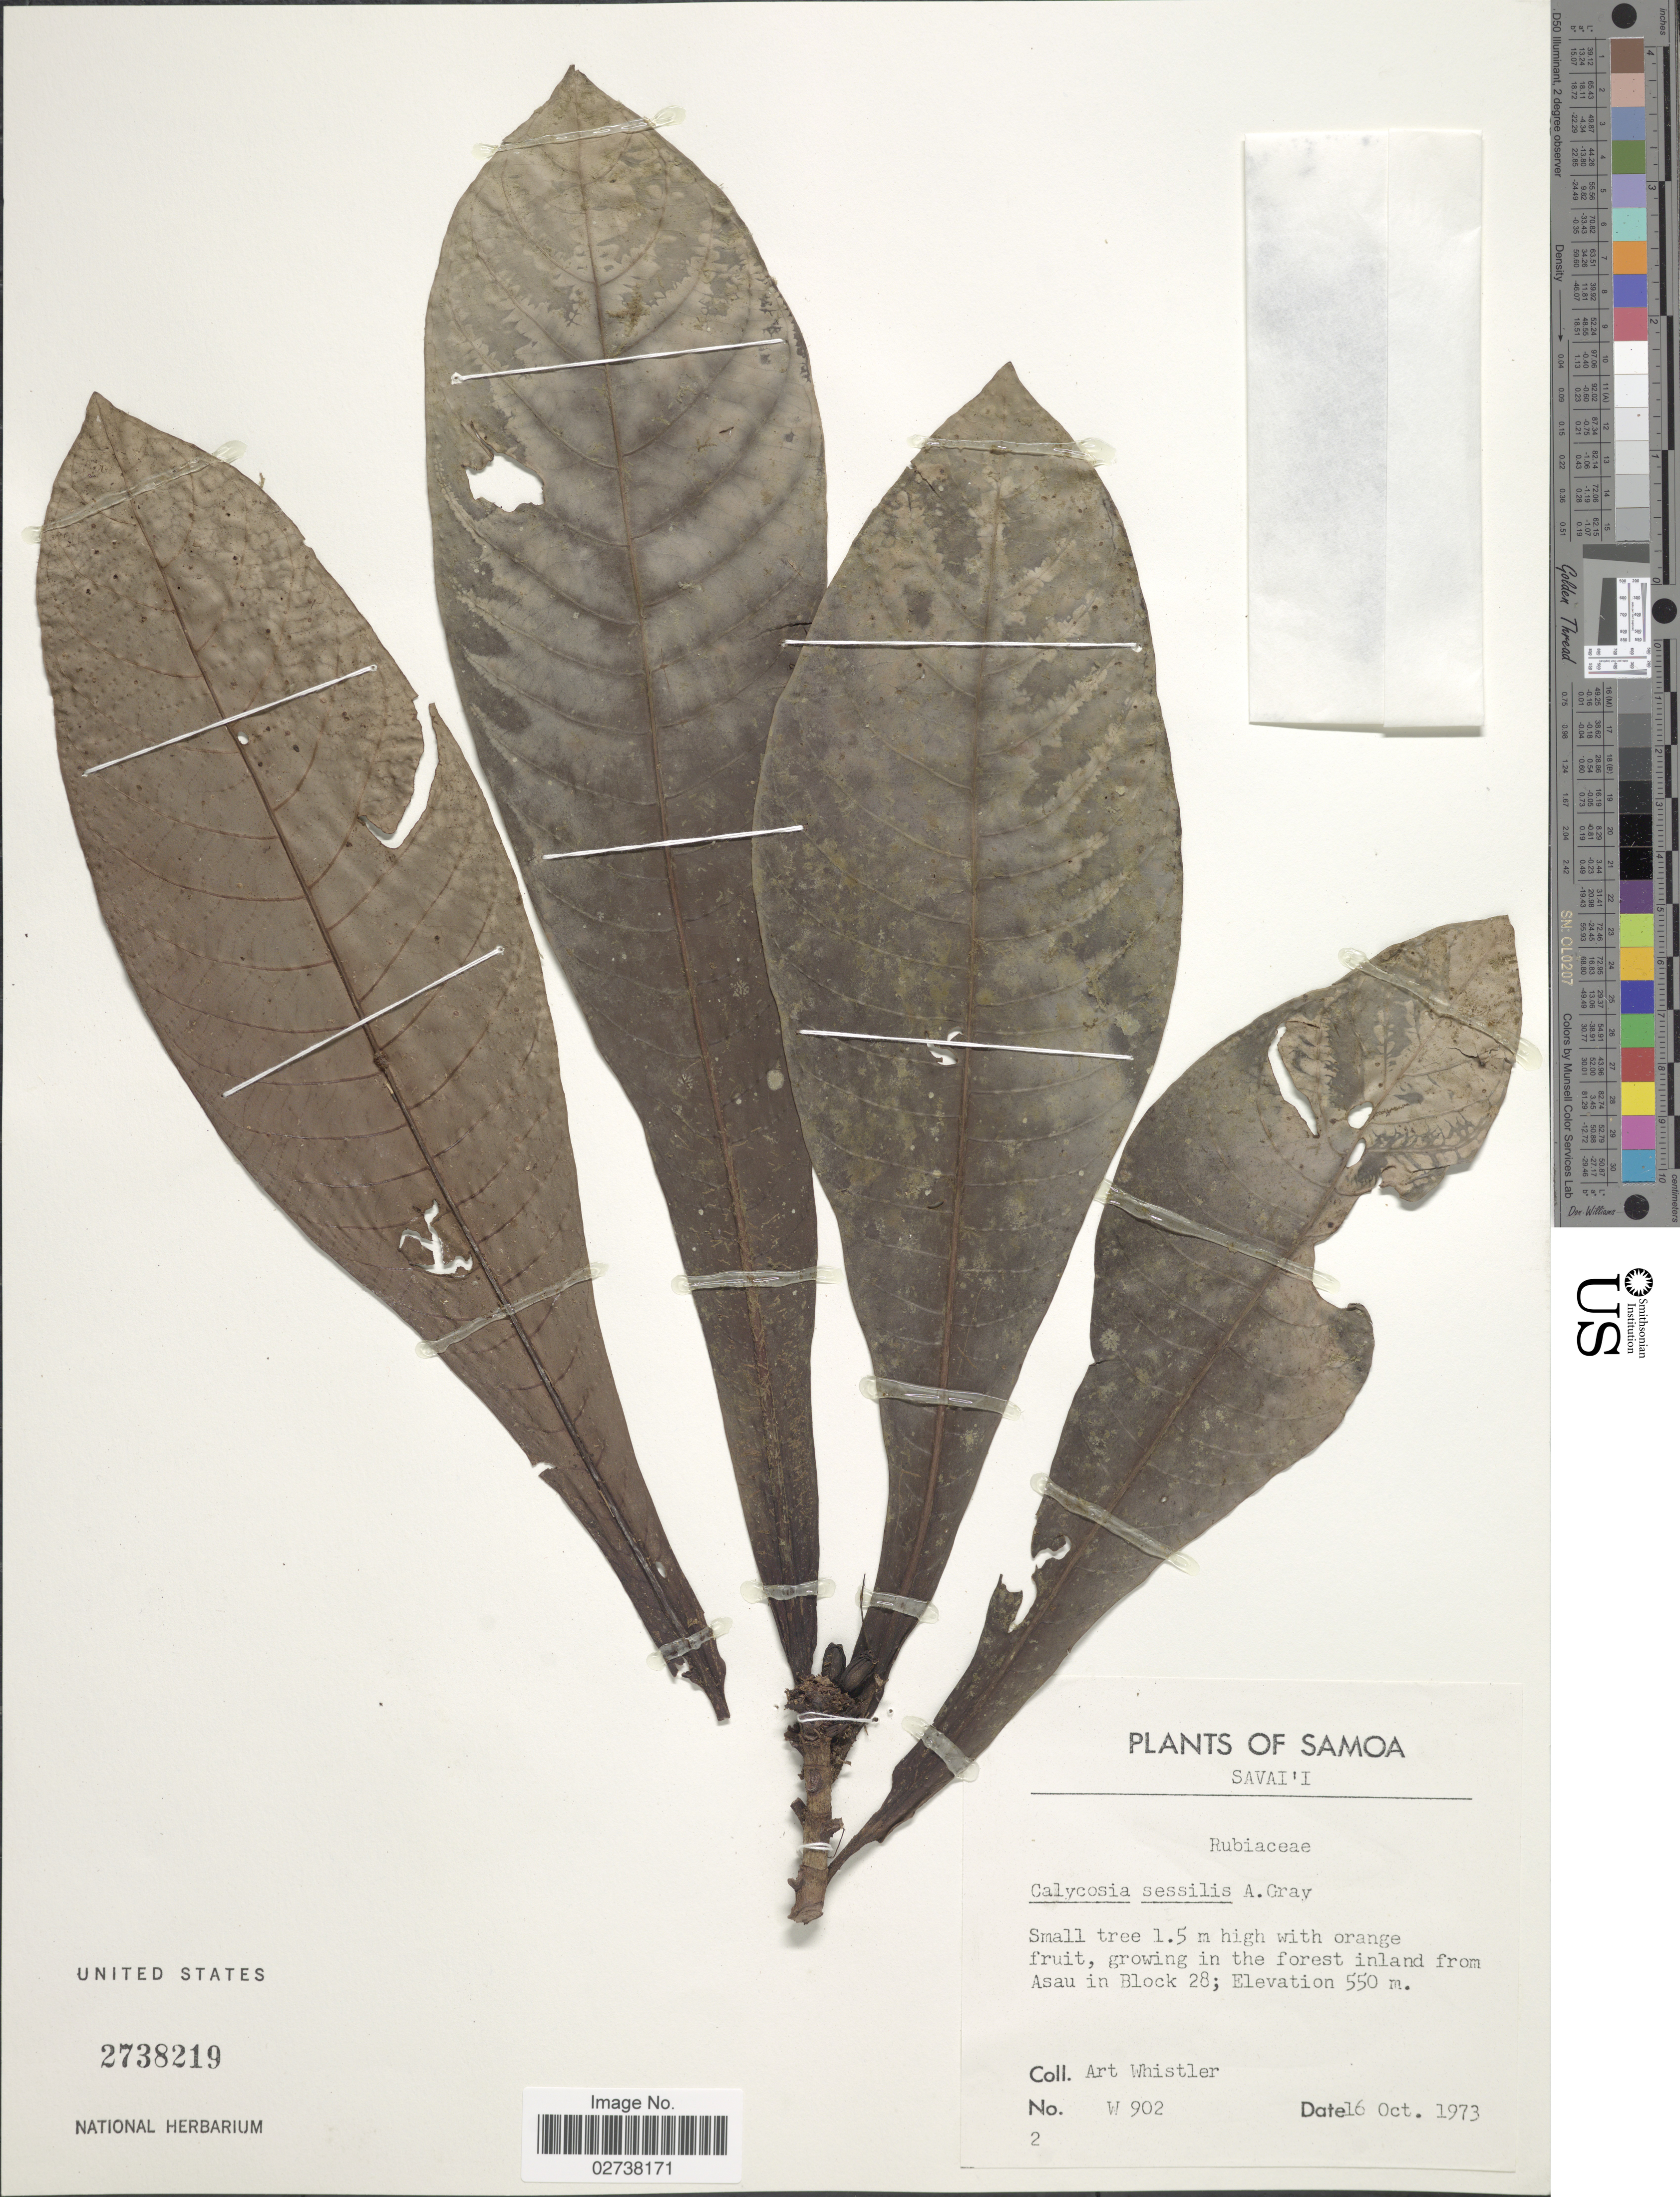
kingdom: Plantae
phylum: Tracheophyta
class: Magnoliopsida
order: Gentianales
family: Rubiaceae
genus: Calycosia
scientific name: Calycosia sessilis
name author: A. Gray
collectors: A. Whistler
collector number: W 902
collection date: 1973-10-16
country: Samoa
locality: Samoa, Savai'I, growing in the forest inland from Assau in Block 28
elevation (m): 550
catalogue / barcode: US 2738219